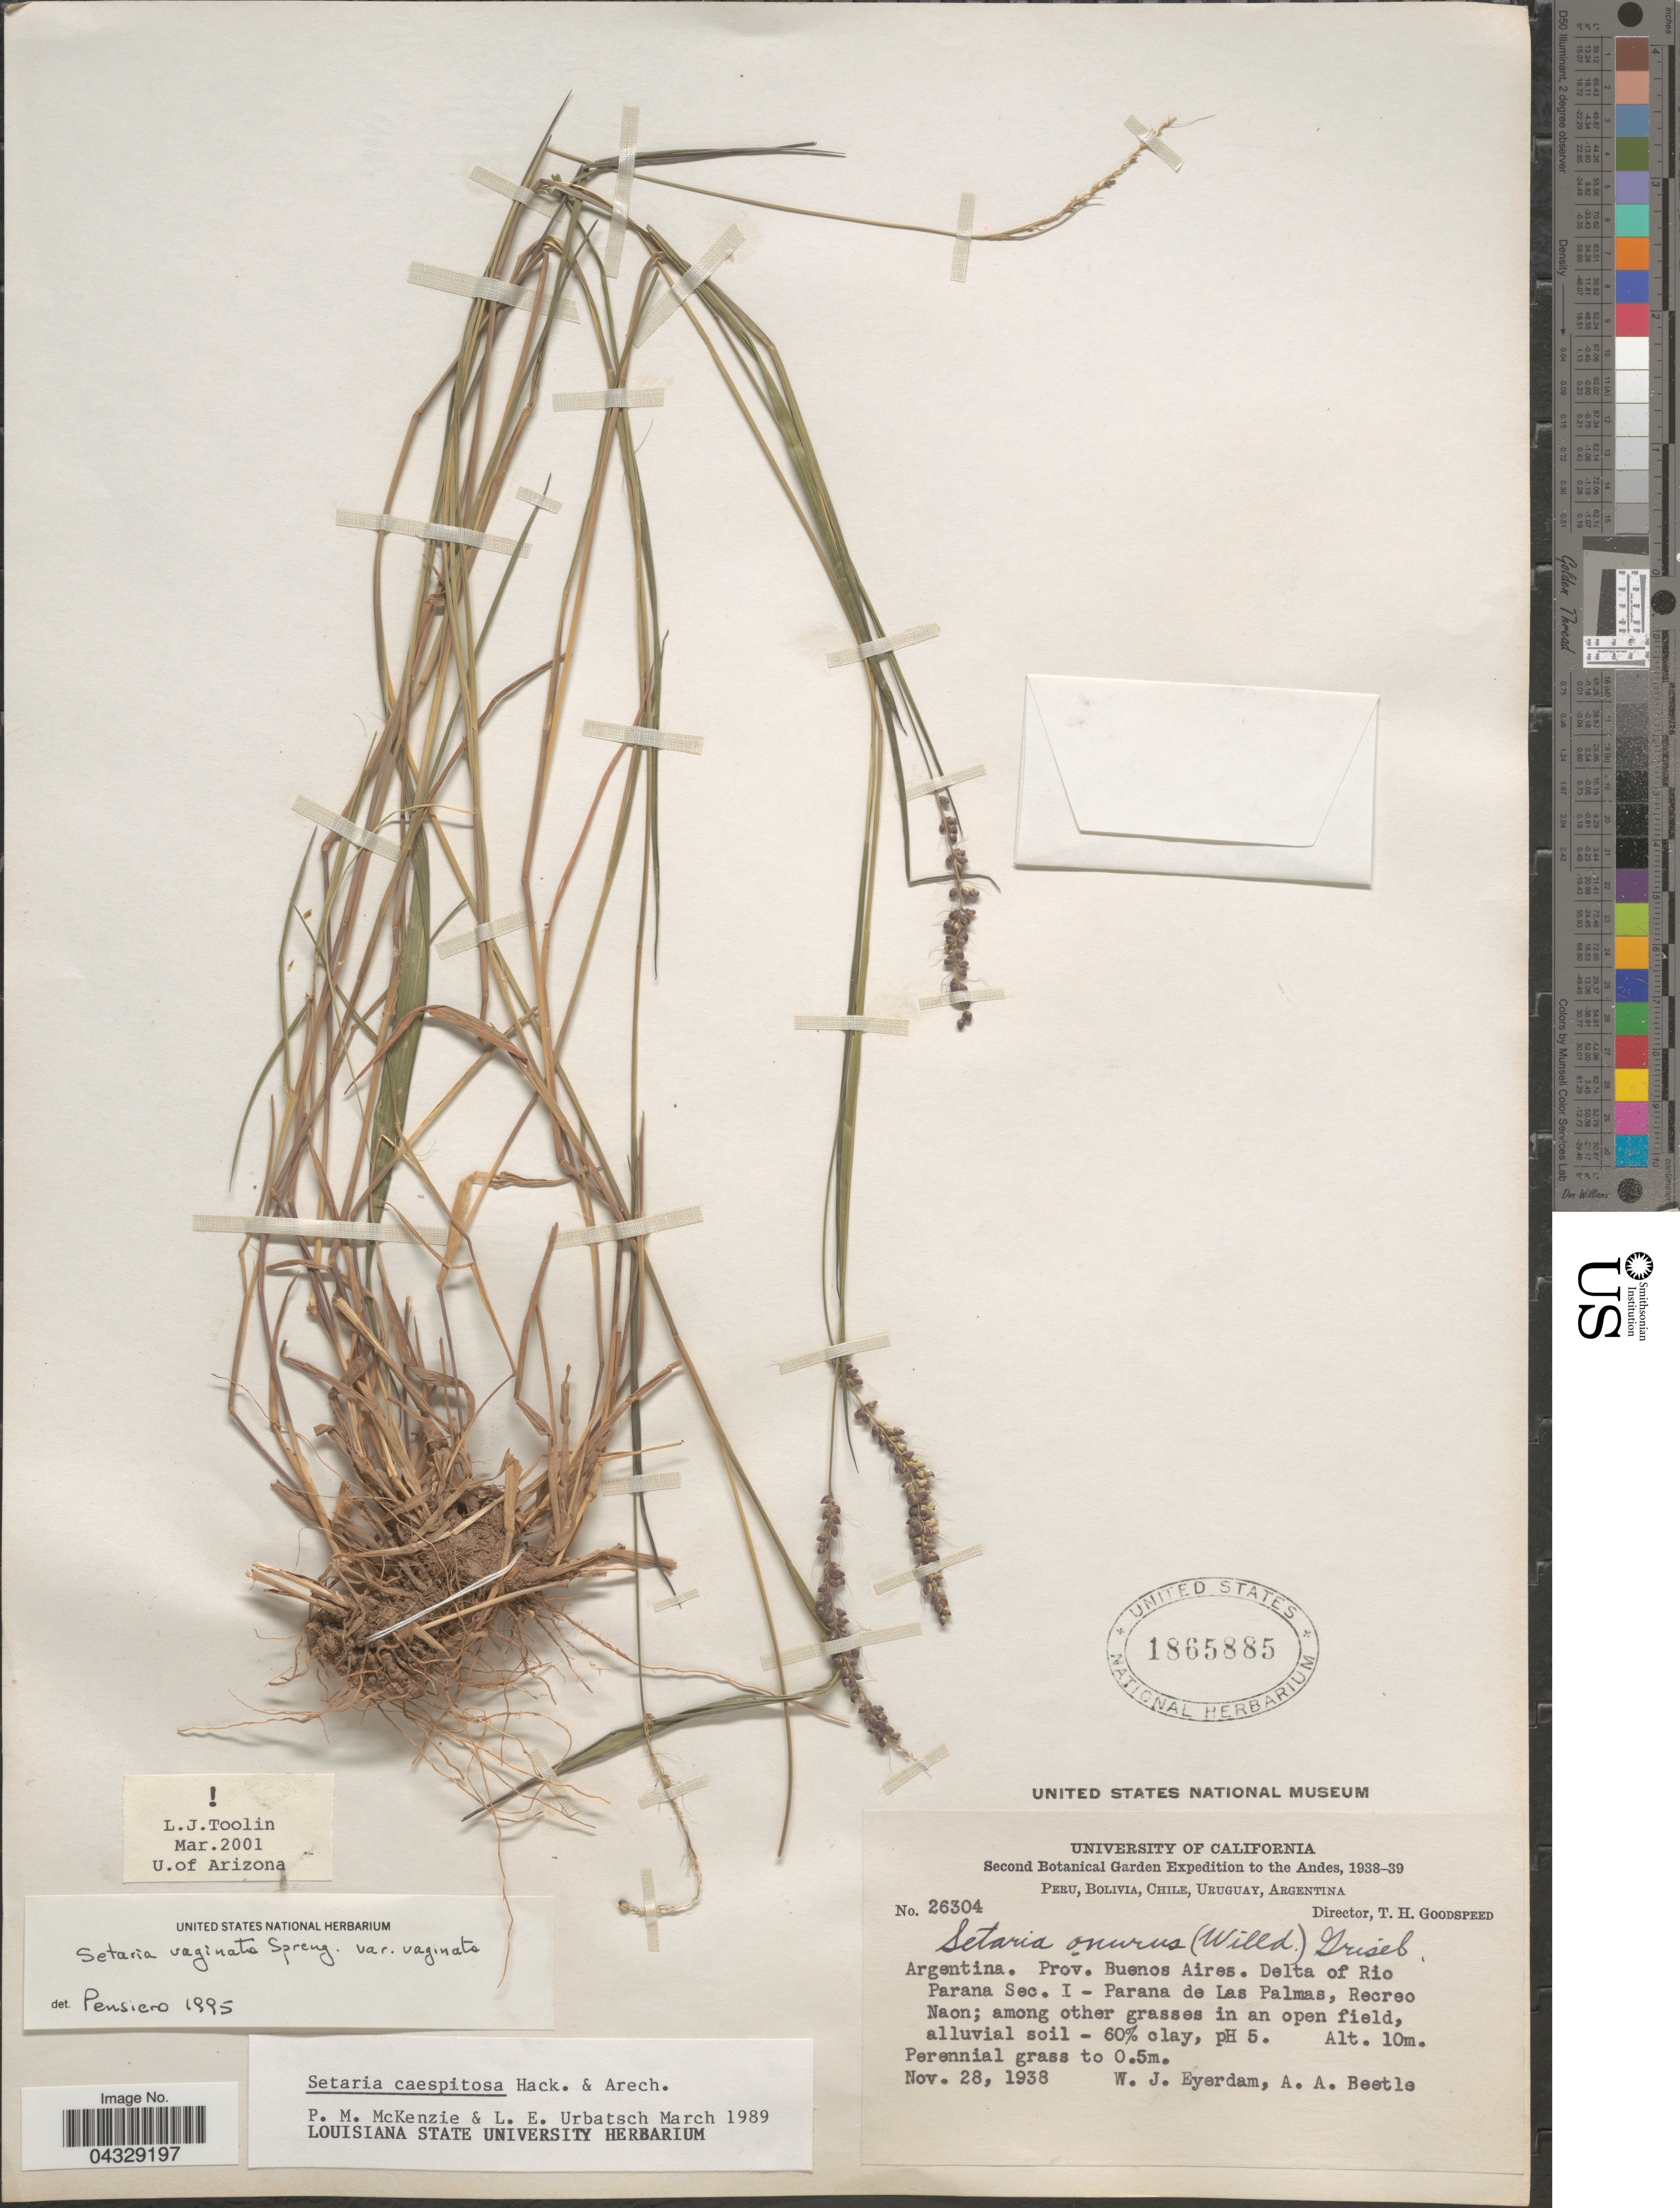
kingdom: Plantae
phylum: Tracheophyta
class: Liliopsida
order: Poales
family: Poaceae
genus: Setaria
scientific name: Setaria vaginata var. vaginata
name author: C.K. Spreng.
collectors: W. J. Eyerdam & A. A. Beetle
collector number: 26304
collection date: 1938-11-28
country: Argentina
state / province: Buenos Aires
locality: Delta of Rio Parana Sec. I - Parana de Las Palmas, Recreo Naon.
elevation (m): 10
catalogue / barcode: US 1865885